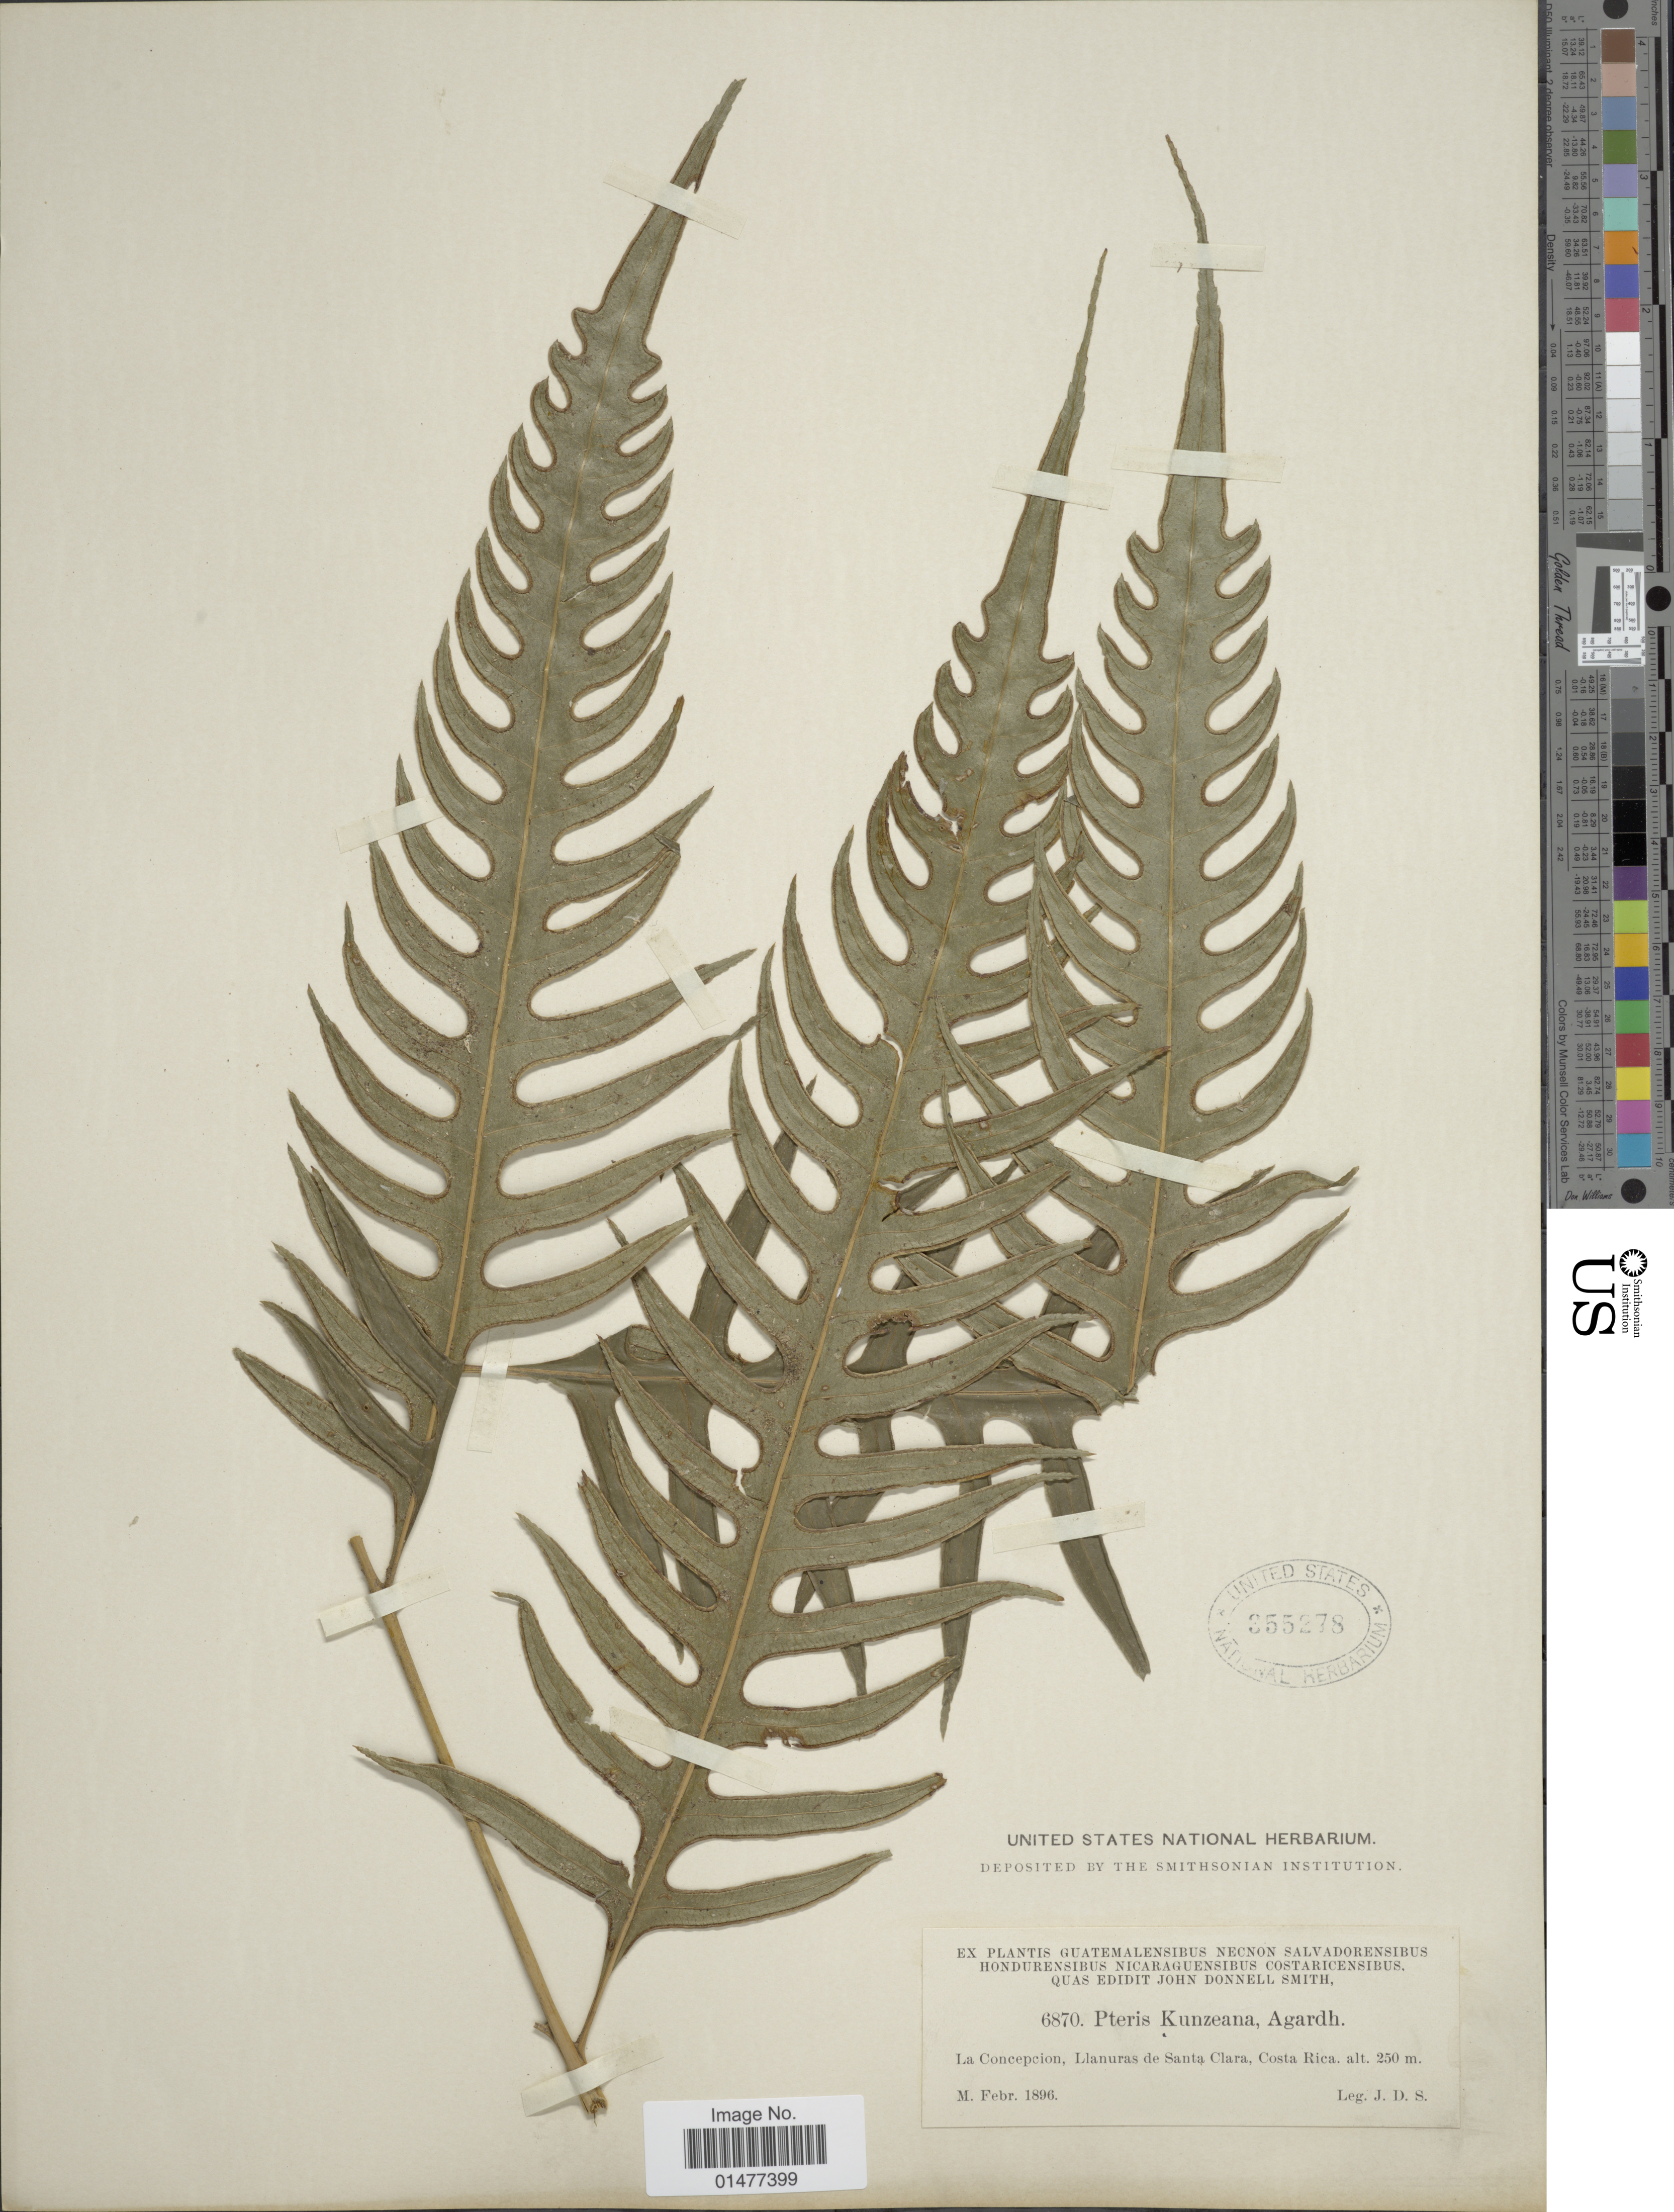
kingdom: Plantae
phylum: Tracheophyta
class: Polypodiopsida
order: Polypodiales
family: Pteridaceae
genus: Pteris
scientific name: Pteris altissima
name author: Poir.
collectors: J. Donnell Smith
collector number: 6870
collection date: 1896-02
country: Costa Rica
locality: La Concepcion, Llanuras de Santa Clara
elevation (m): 250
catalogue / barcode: US 355278